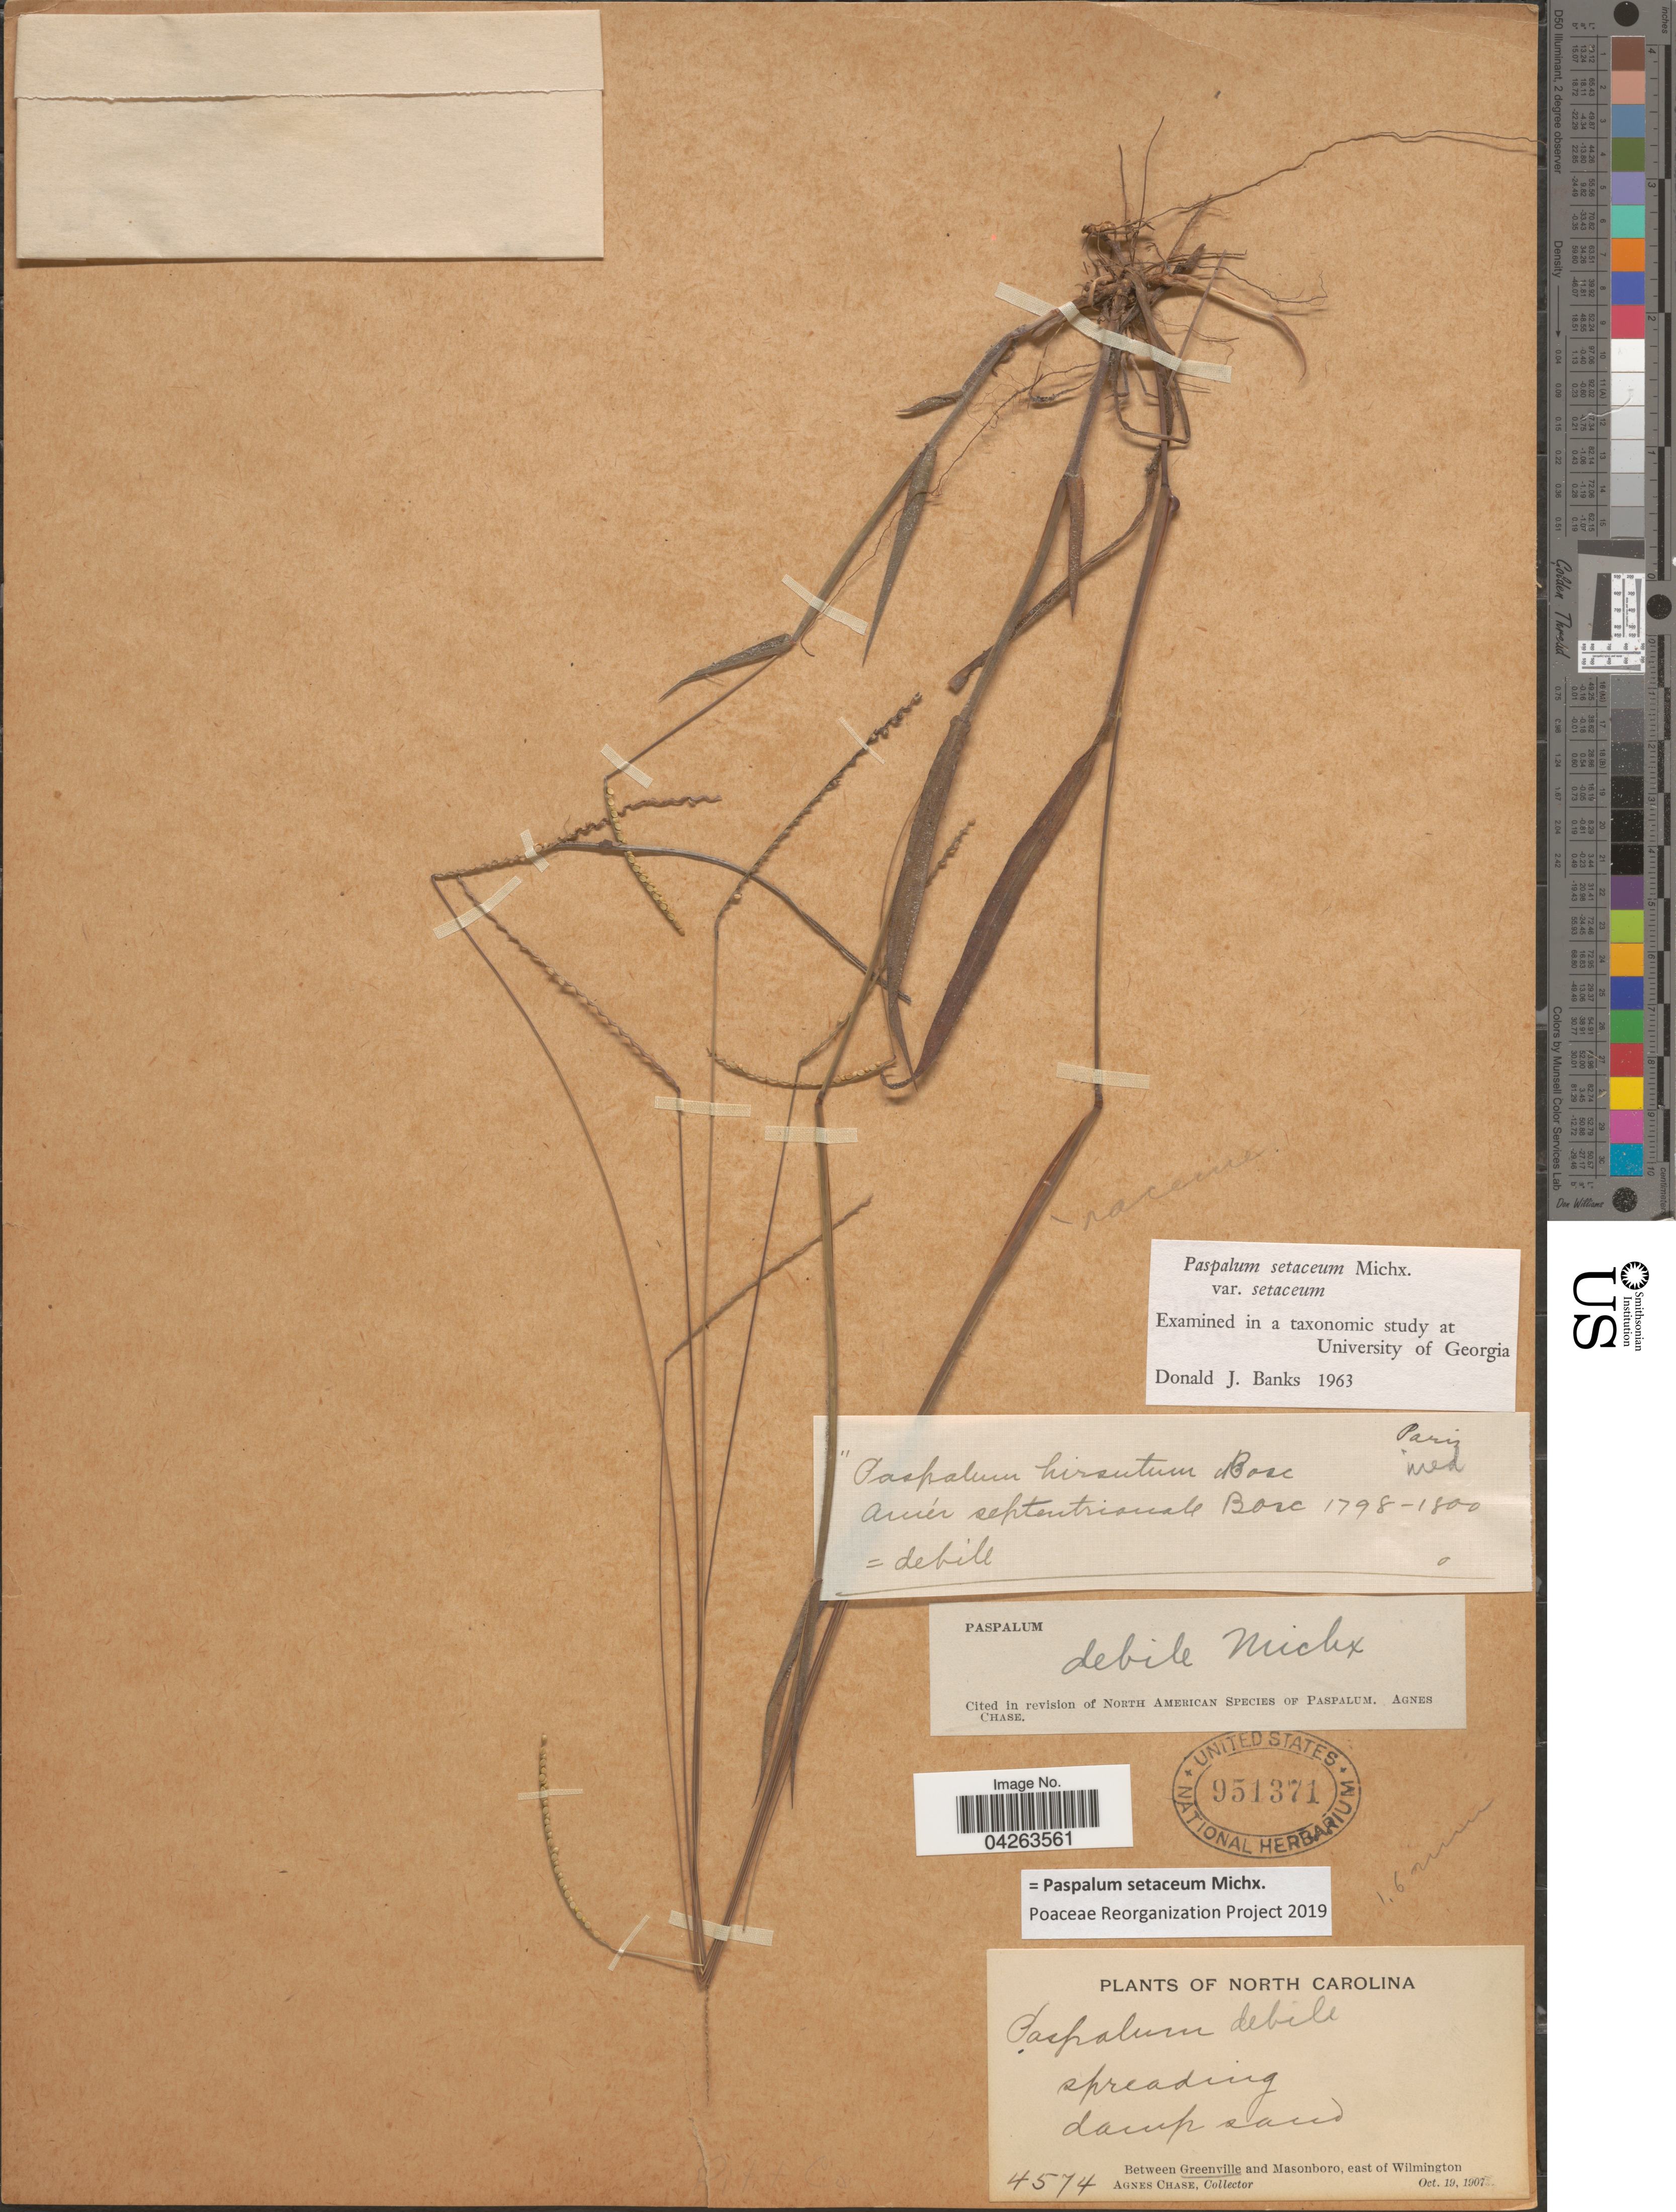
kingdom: Plantae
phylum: Tracheophyta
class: Liliopsida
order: Poales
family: Poaceae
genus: Paspalum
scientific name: Paspalum setaceum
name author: Michx.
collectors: A. Chase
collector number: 4574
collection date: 1907-10-19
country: United States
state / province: North Carolina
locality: Between Greenville and Masonboro, east of Wilmington.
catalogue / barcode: US 951371